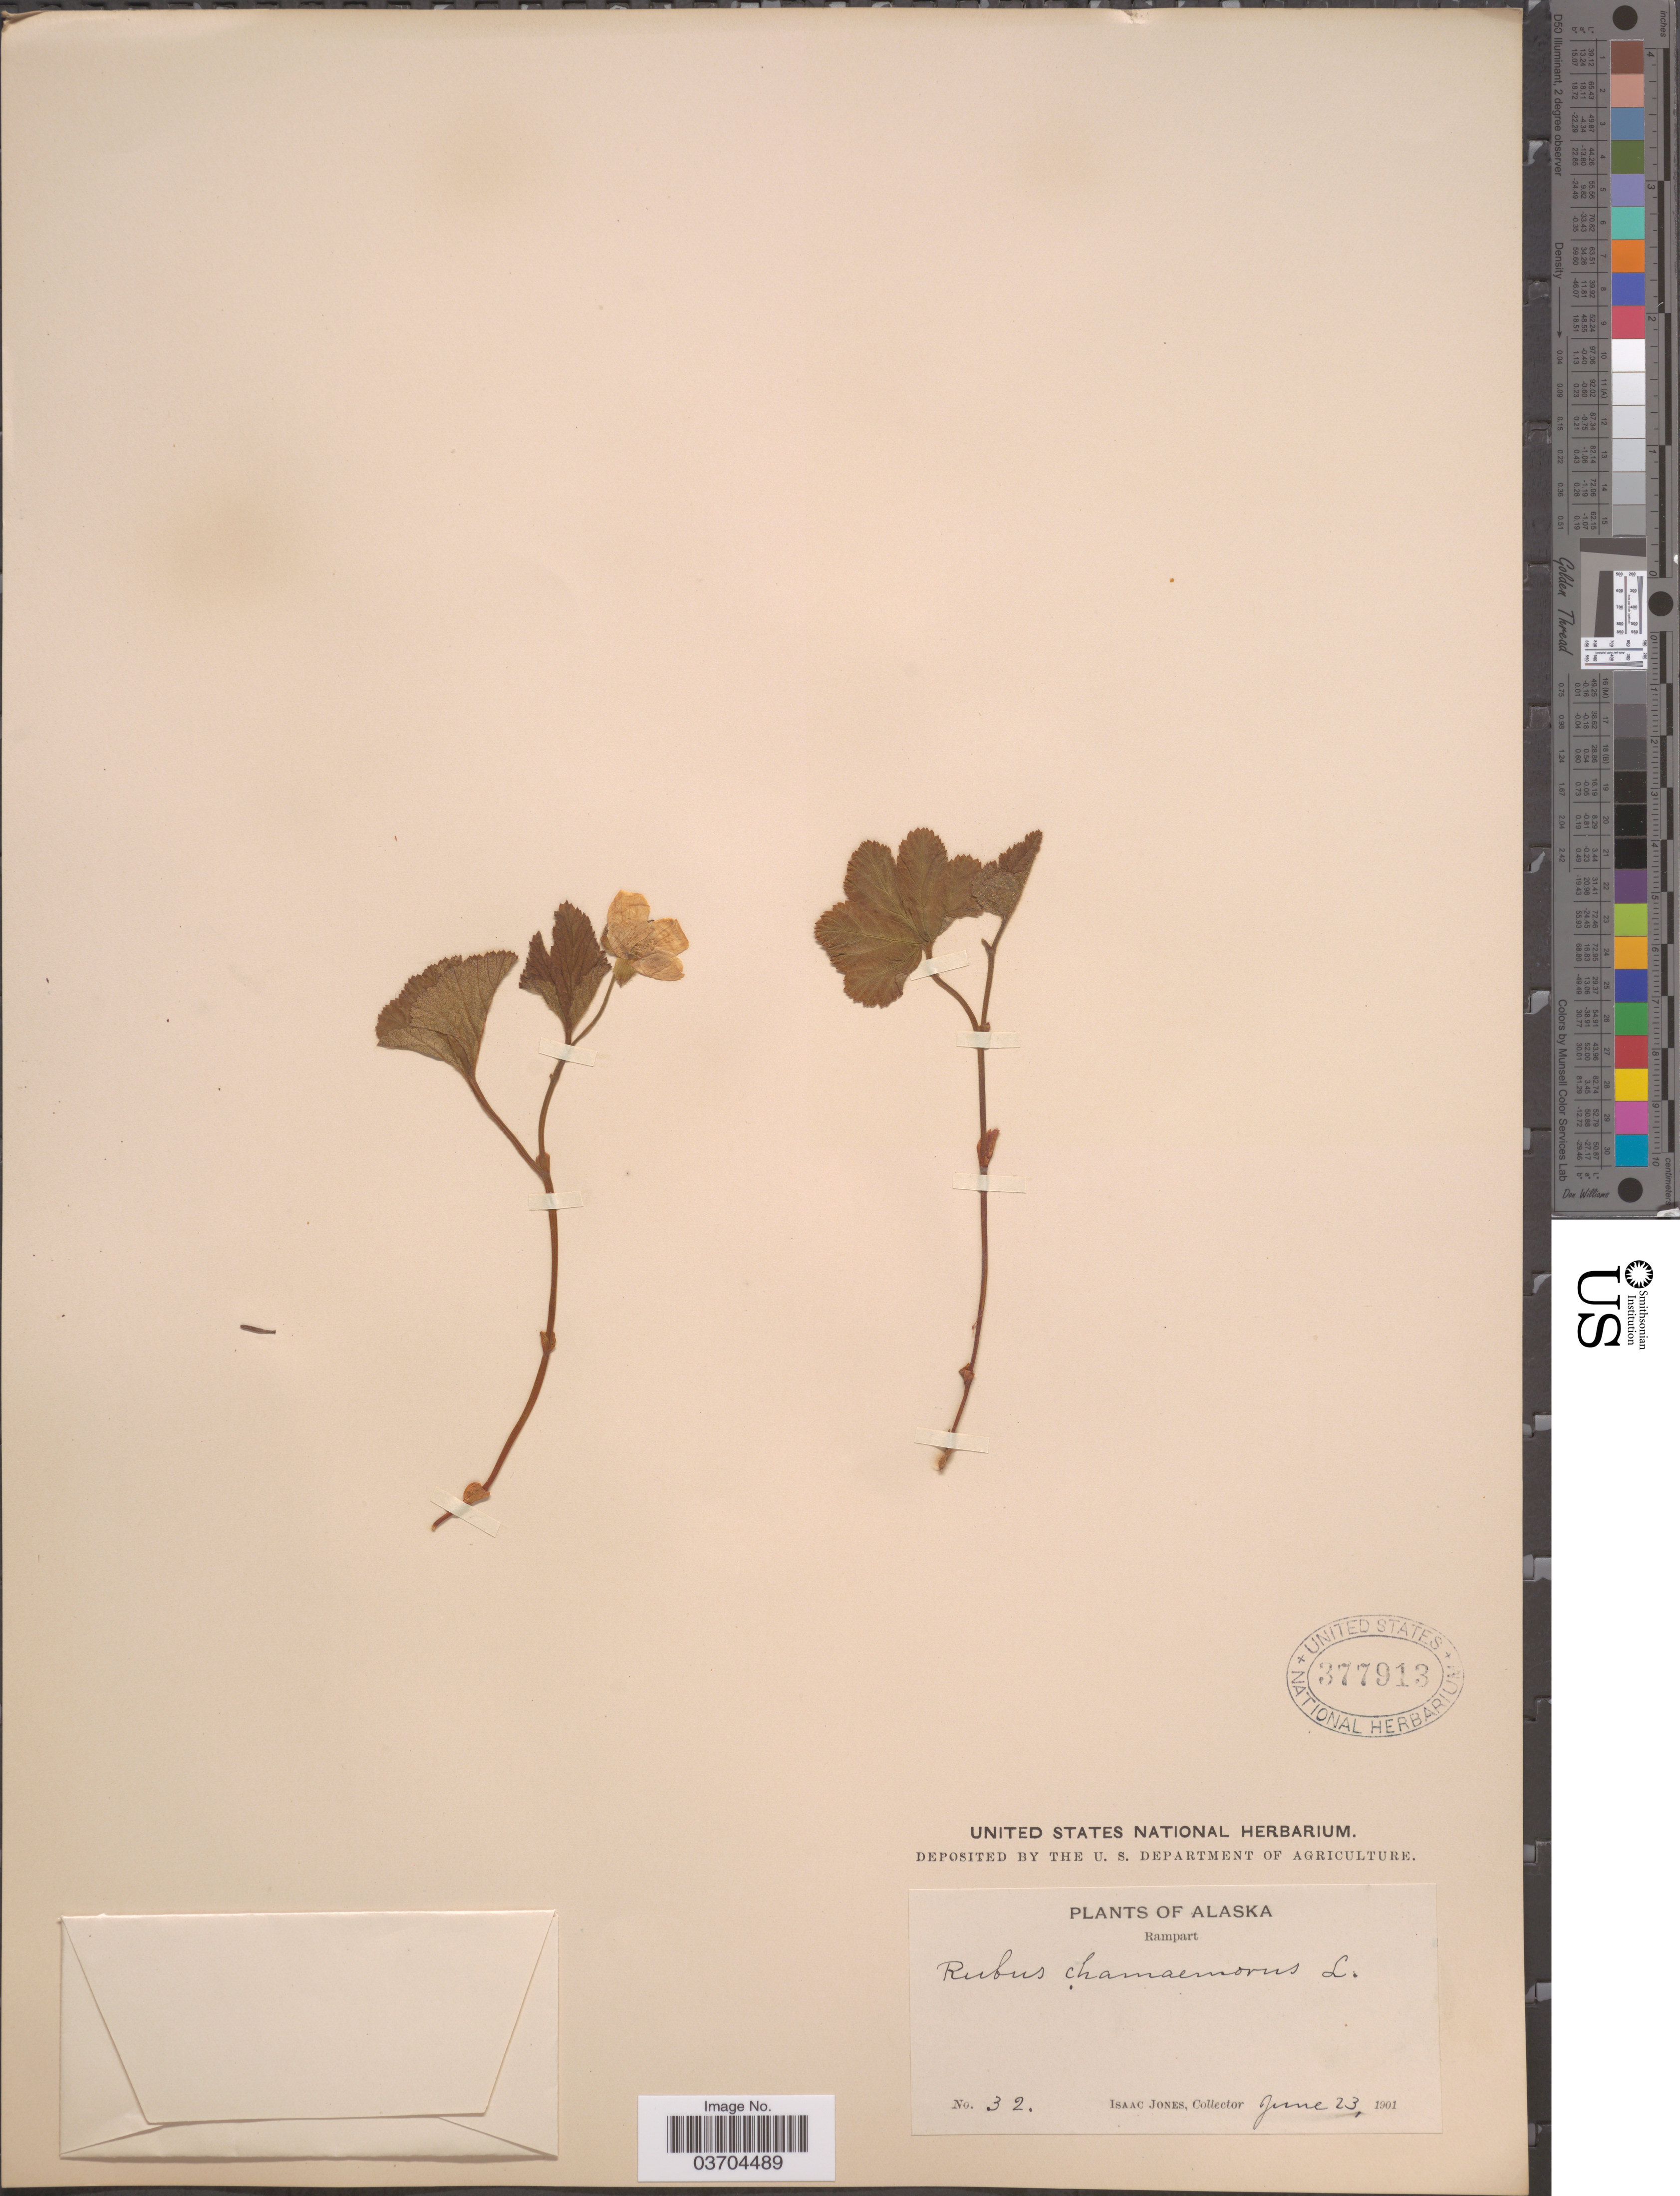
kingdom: Plantae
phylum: Tracheophyta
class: Magnoliopsida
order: Rosales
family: Rosaceae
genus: Rubus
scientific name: Rubus chamaemorus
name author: L.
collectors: I. Jones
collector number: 32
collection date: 1901-06-23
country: United States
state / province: Alaska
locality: Rampart.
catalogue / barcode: US 377913